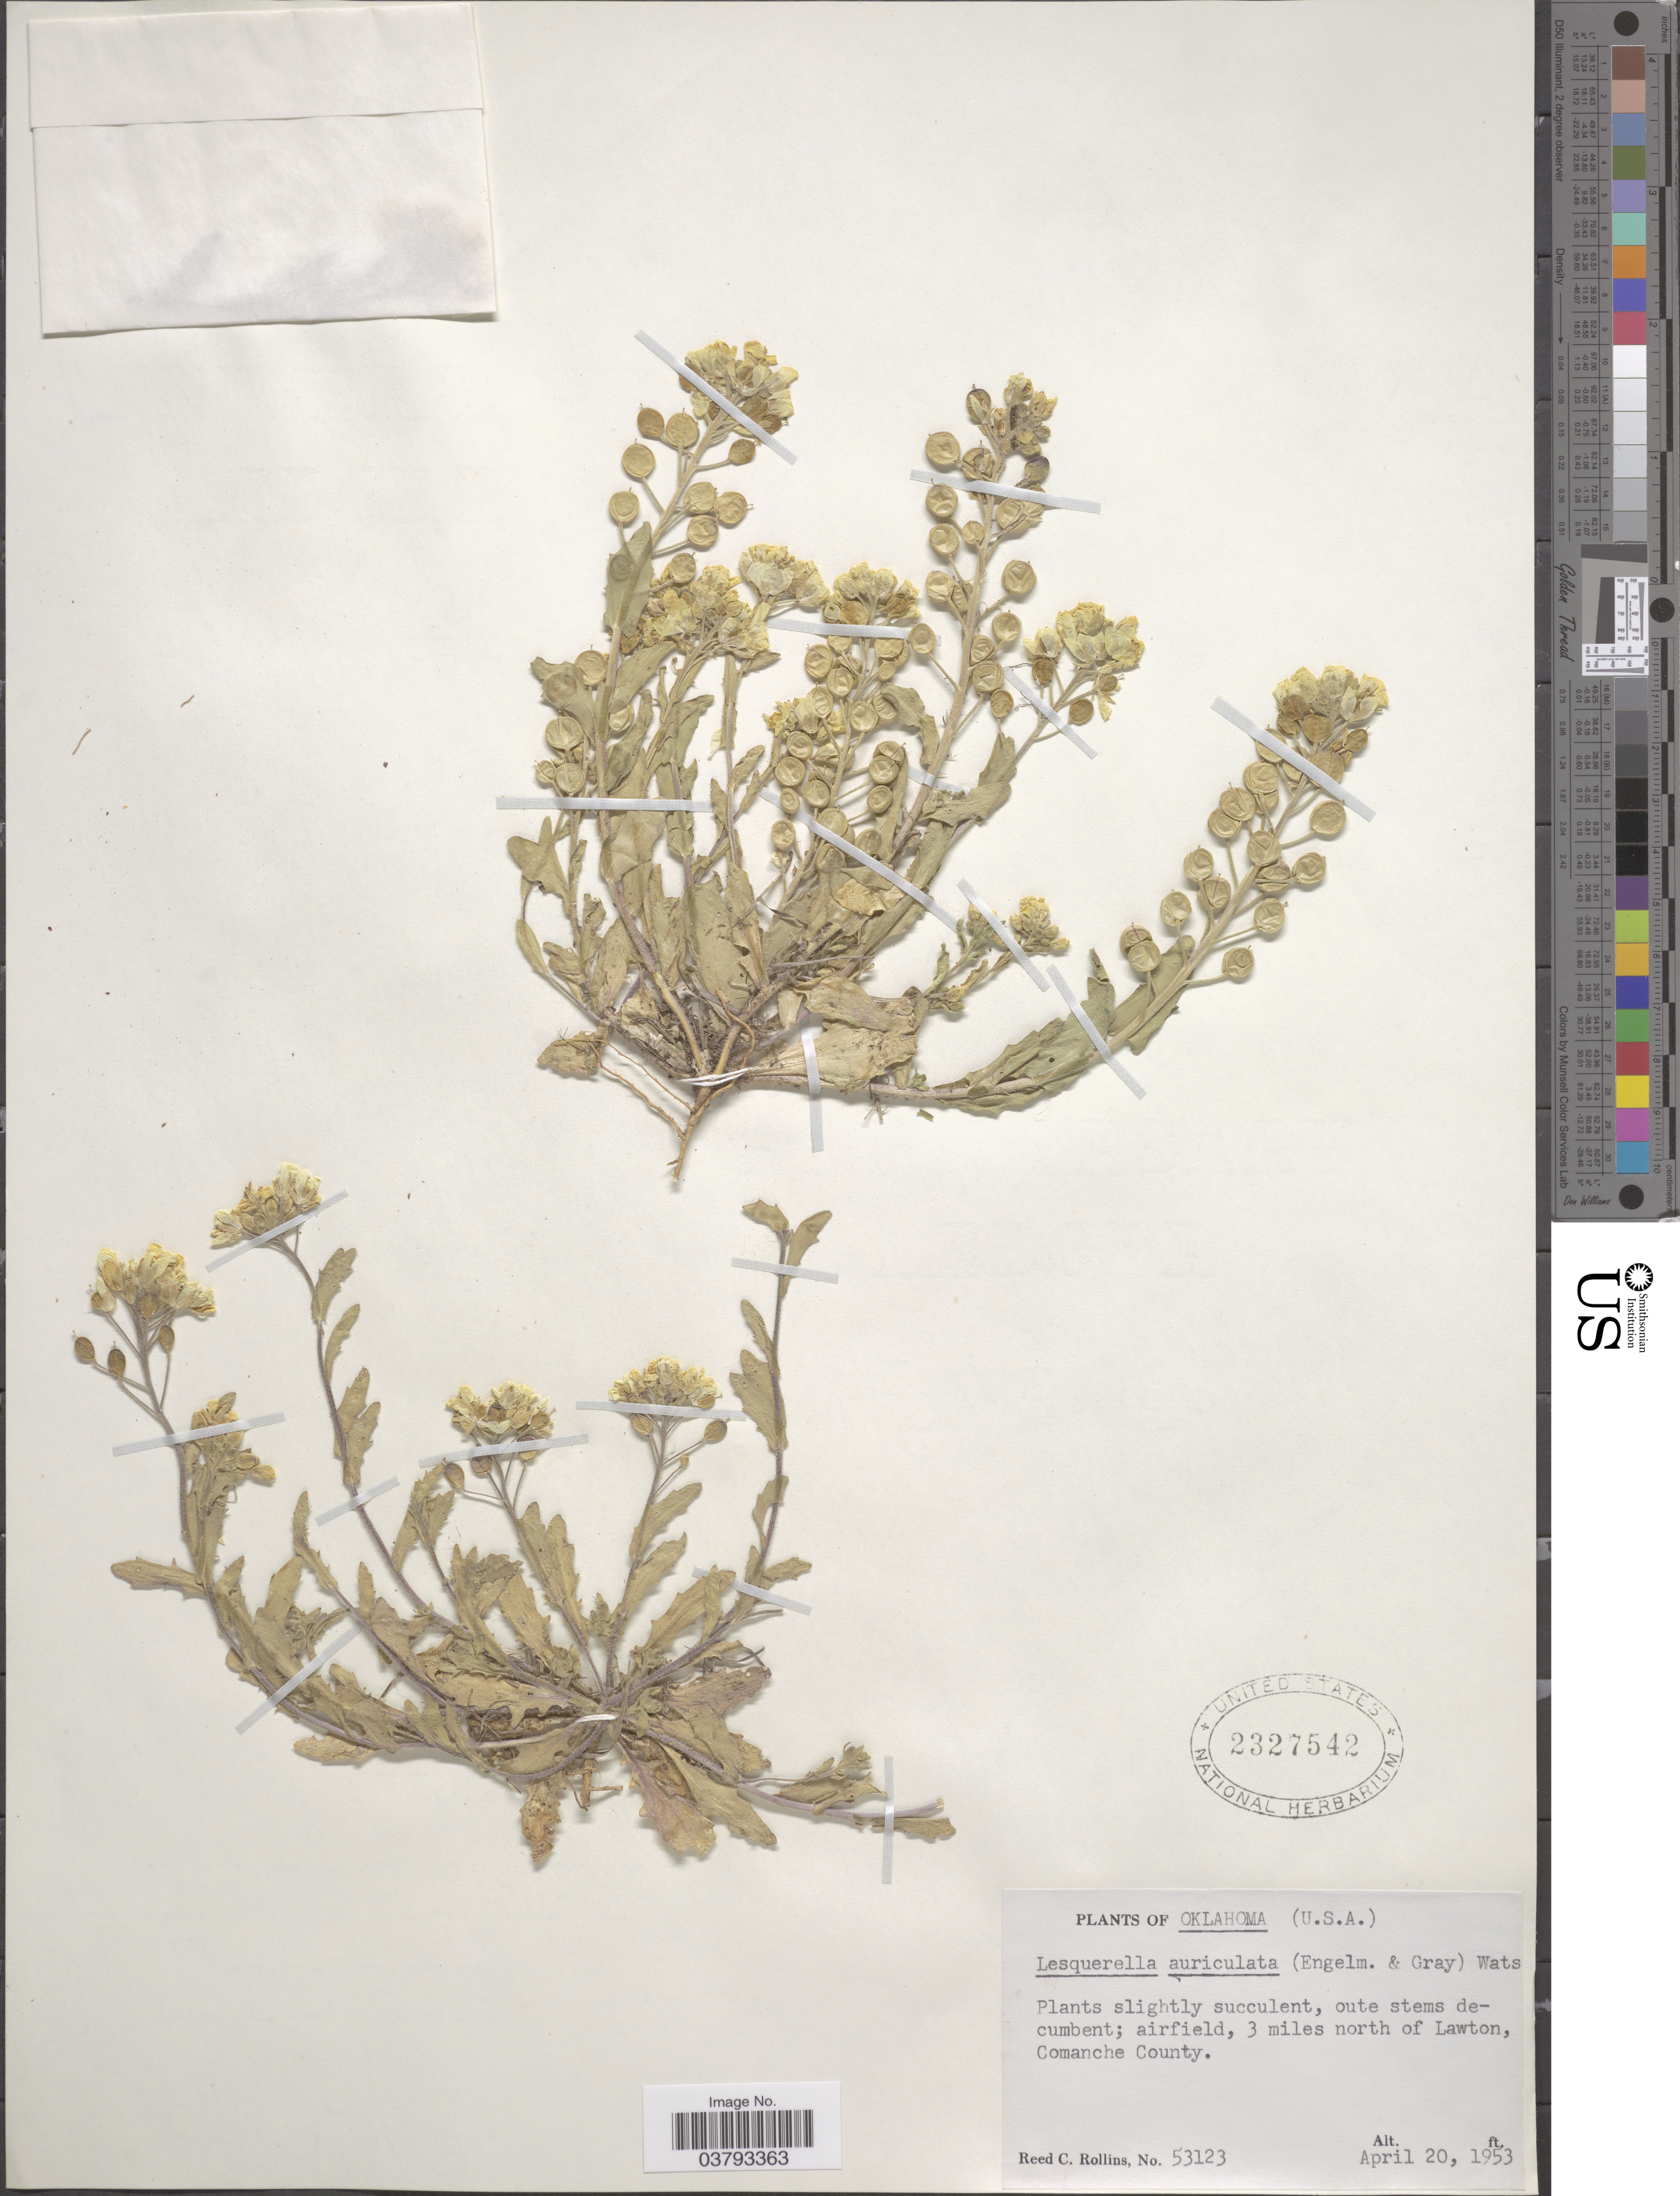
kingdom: Plantae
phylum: Tracheophyta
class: Magnoliopsida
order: Brassicales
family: Brassicaceae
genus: Lesquerella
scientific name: Lesquerella auriculata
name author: (Engelm. & A. Gray) S. Watson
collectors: R. C. Rollins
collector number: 53123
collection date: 1953-04-20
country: United States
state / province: Oklahoma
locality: Airfield, 3 miles north of Lawton, Comanche County.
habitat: airfield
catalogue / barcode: US 2327542